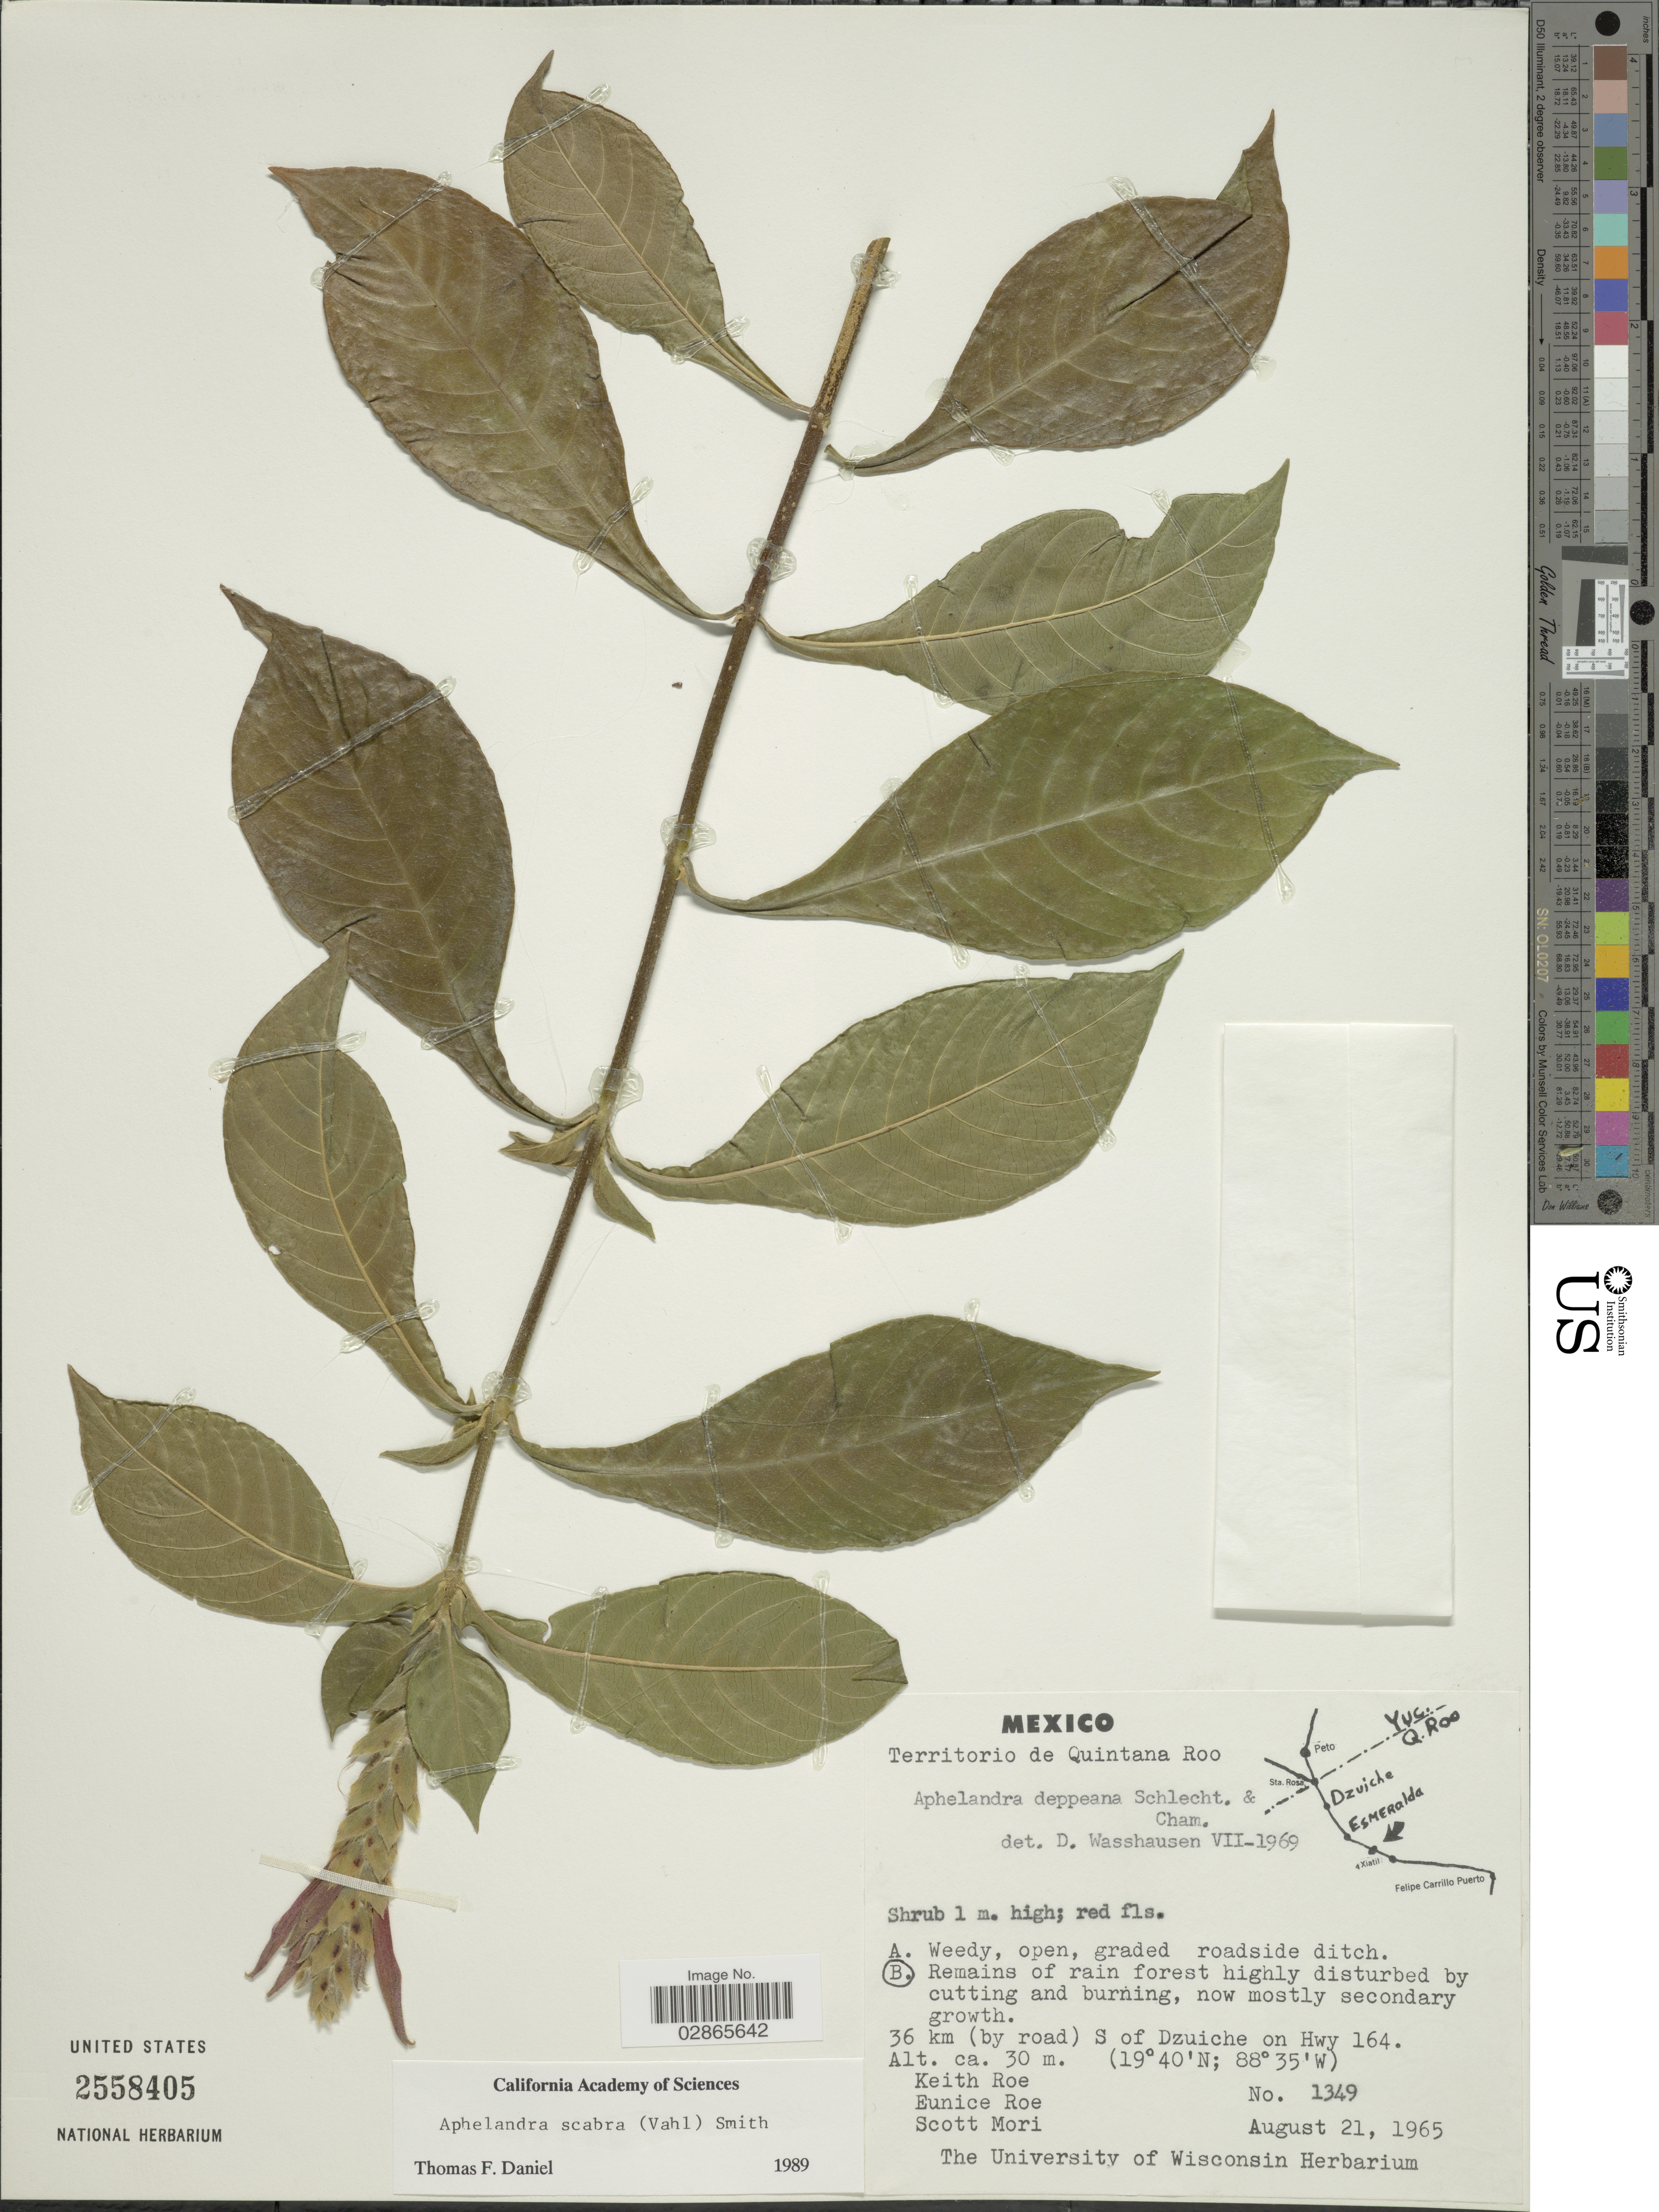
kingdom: Plantae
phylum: Tracheophyta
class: Magnoliopsida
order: Lamiales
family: Acanthaceae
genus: Aphelandra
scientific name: Aphelandra deppeana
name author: Schltdl. & Cham.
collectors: K. E. Roe, E. Roe & S. Mori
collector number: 1349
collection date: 1965-08-21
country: Mexico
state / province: Quintana Roo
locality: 36 km (by road) S of Dzuiche on Hwy 164.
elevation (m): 30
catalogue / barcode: US 2558405